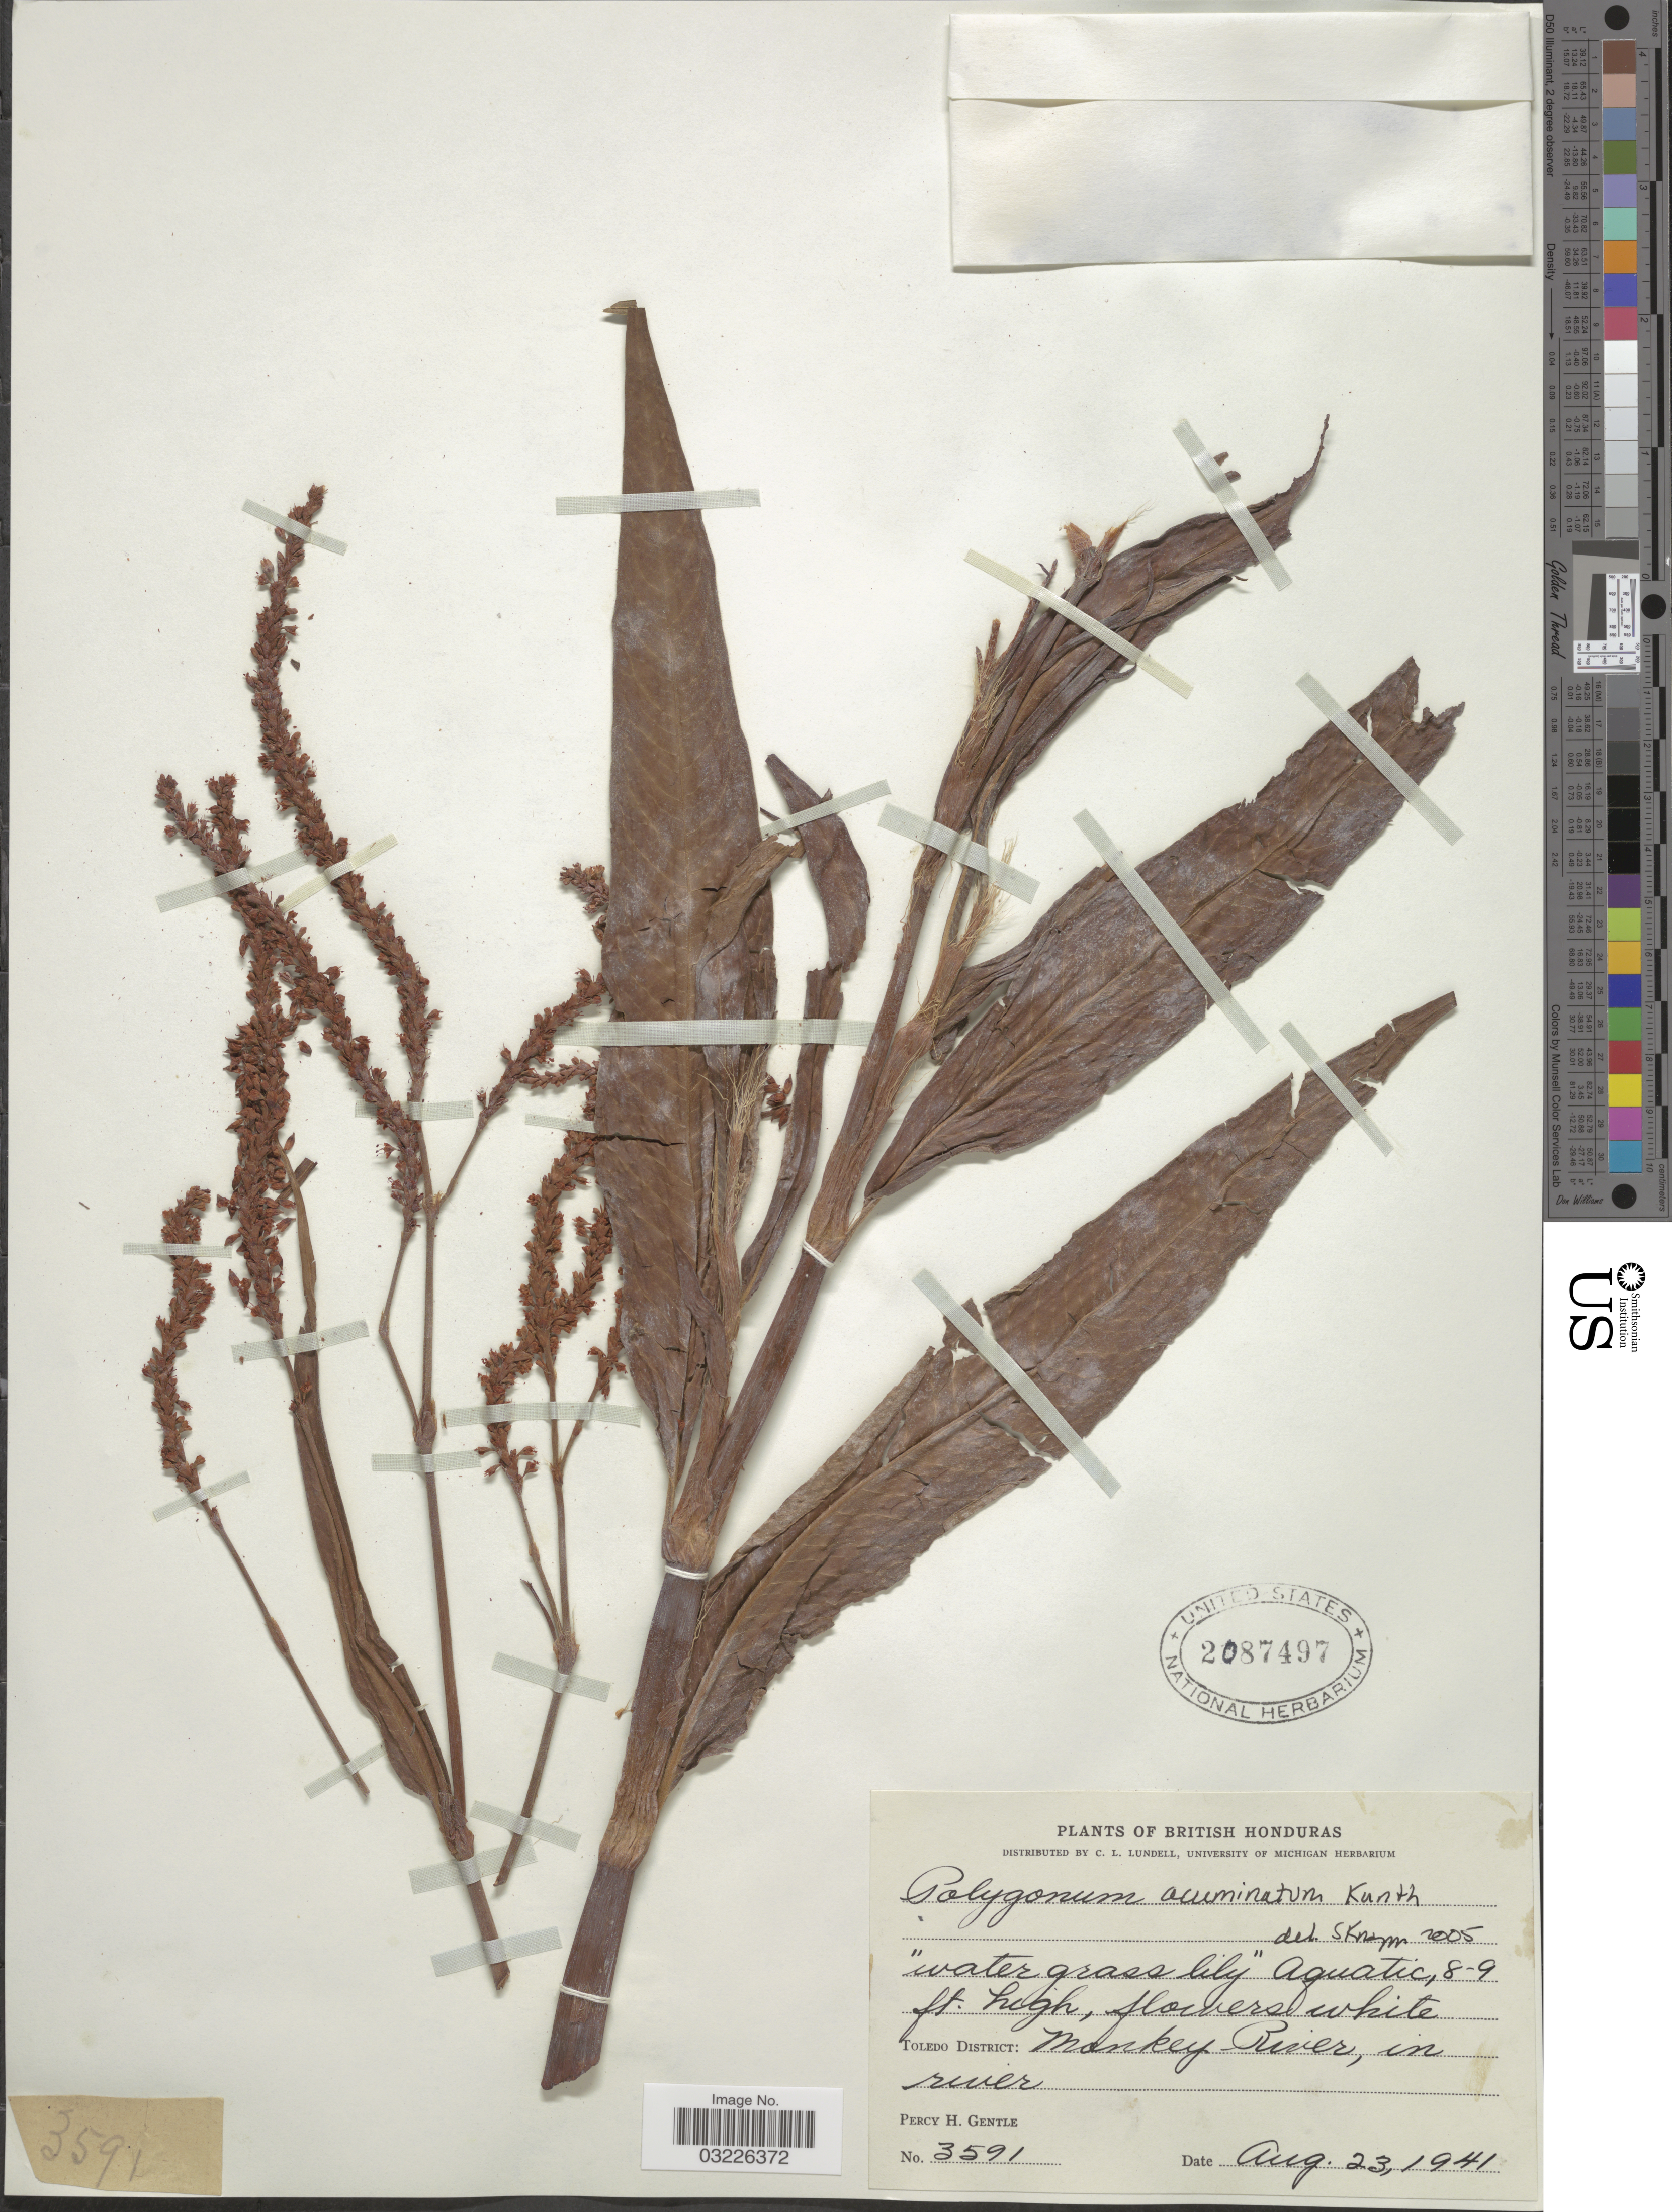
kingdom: Plantae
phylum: Tracheophyta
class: Magnoliopsida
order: Caryophyllales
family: Polygonaceae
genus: Polygonum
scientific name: Polygonum acuminatum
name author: Kunth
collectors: P. H. Gentle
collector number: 3591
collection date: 1941-08-23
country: Belize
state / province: Toledo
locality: British Honduras, Toledo District: Monkey River, in river.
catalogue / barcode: US 2087497